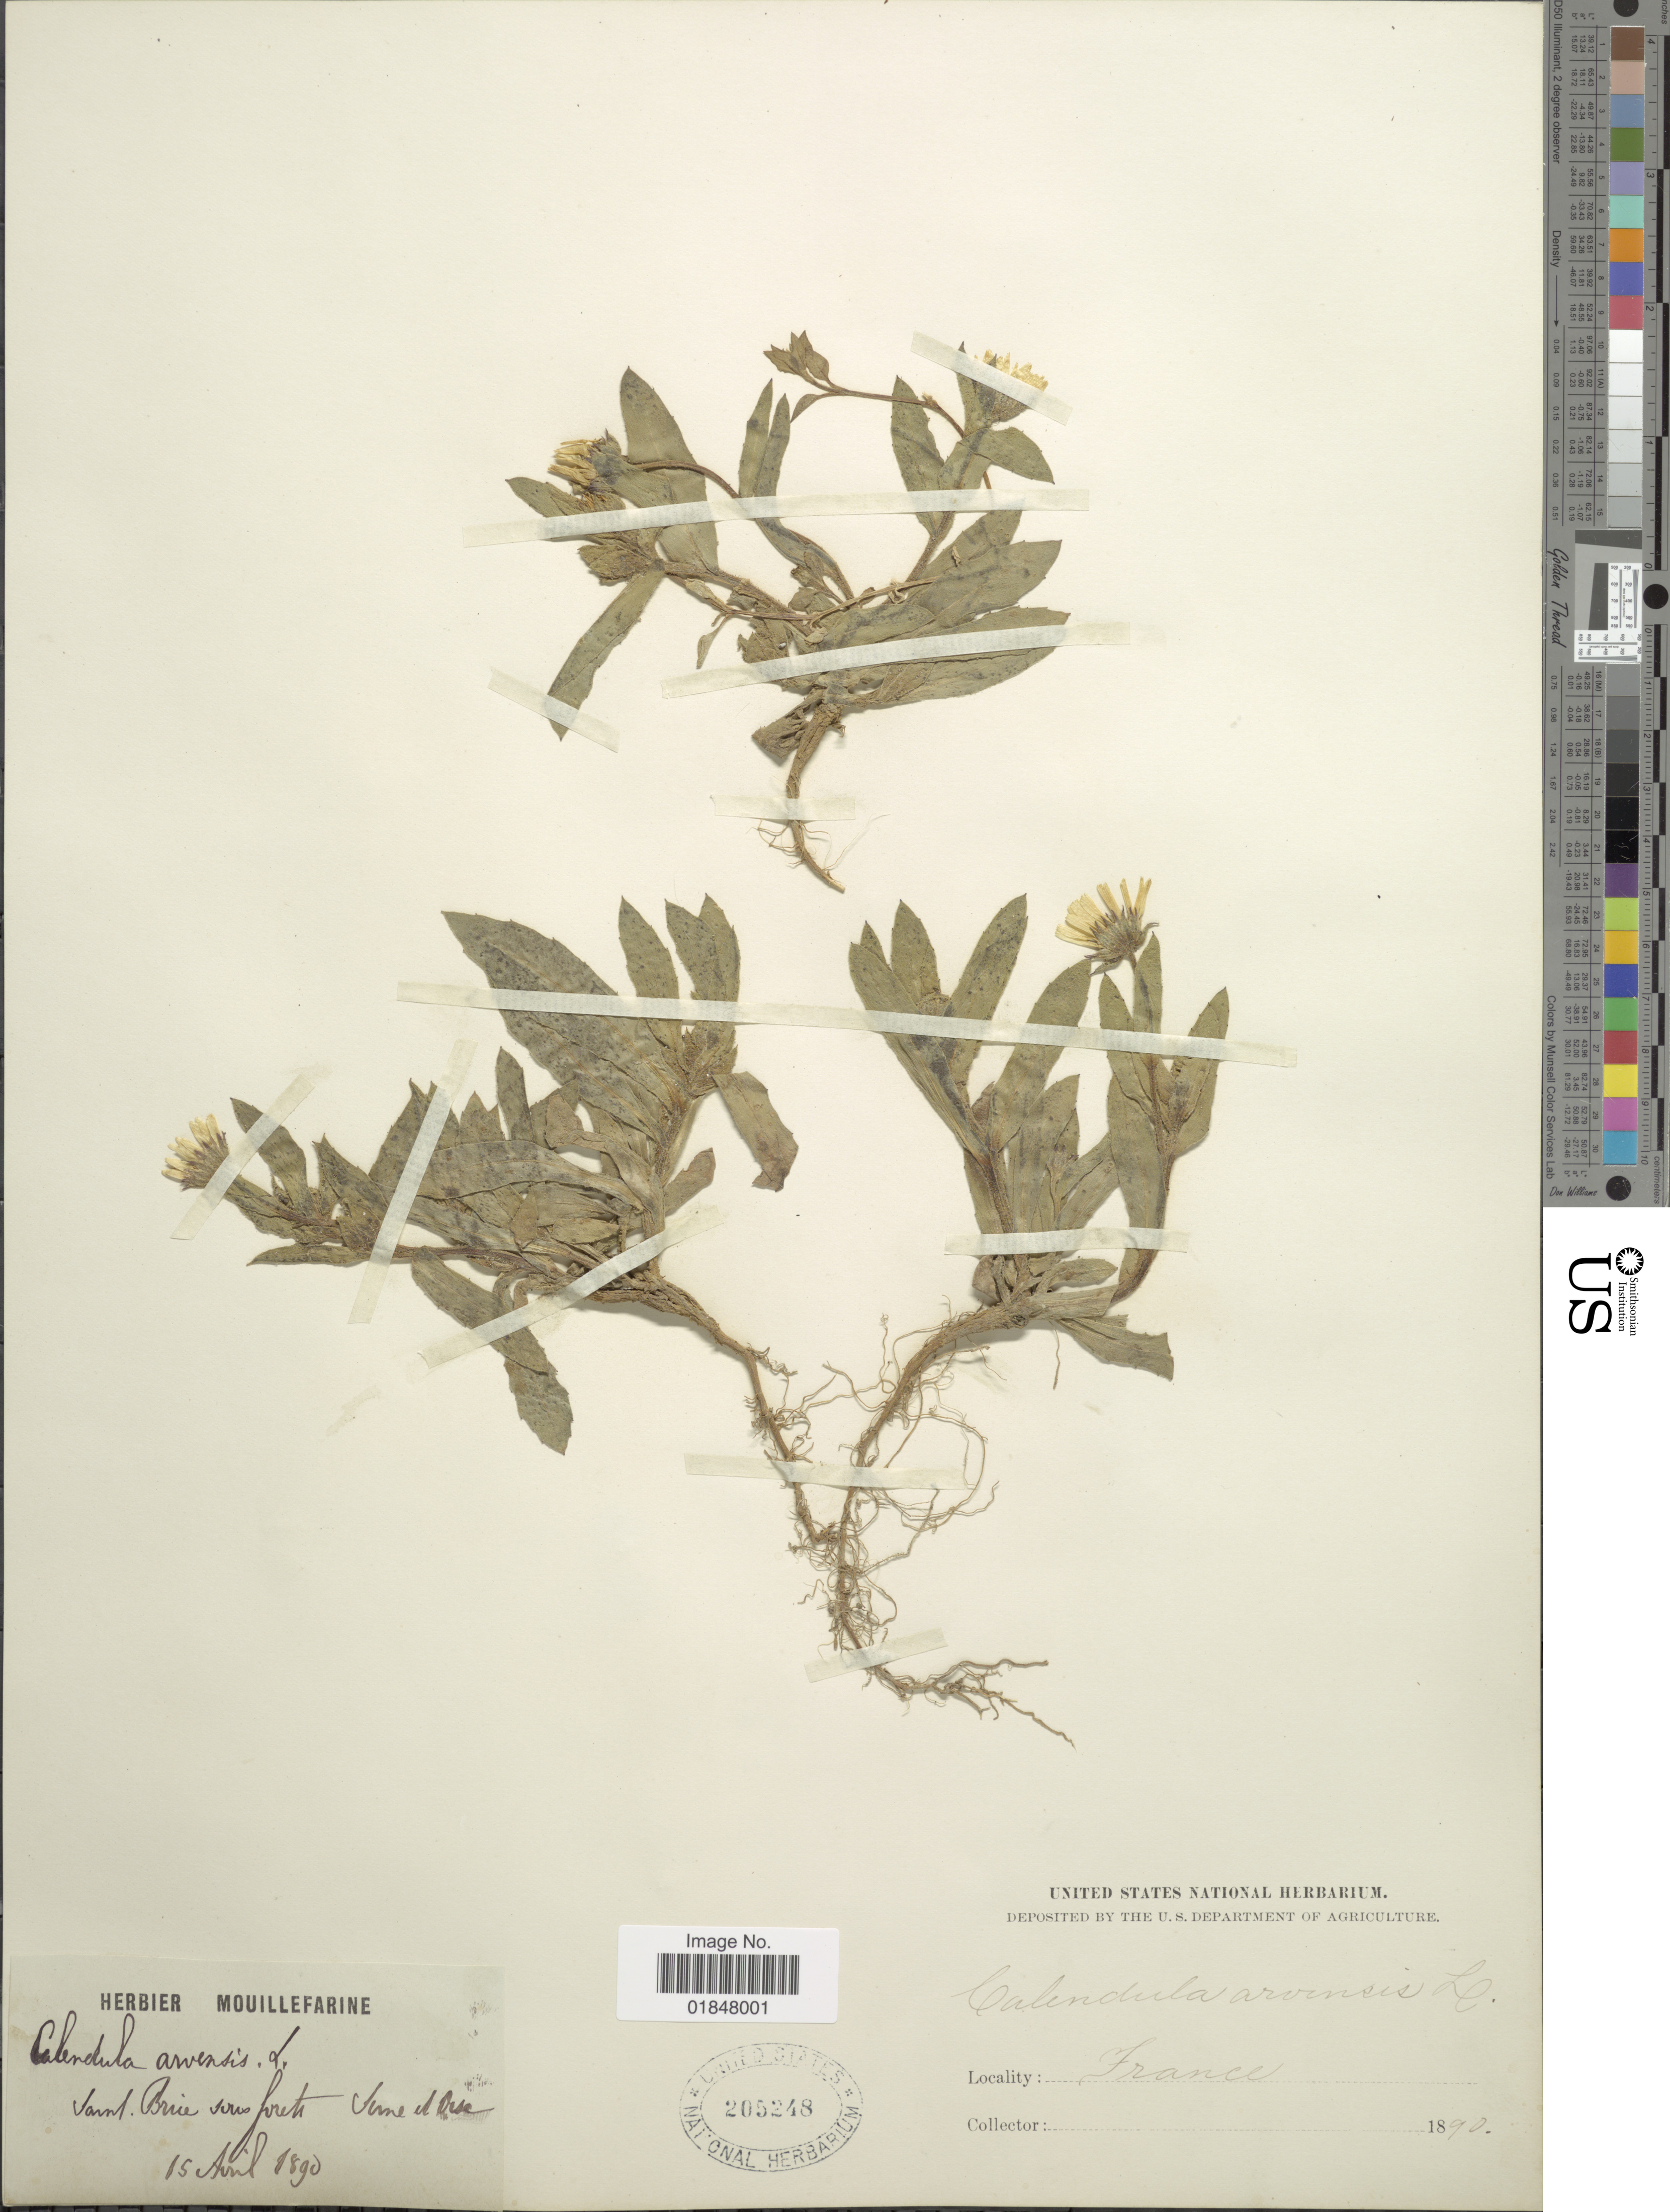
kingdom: Plantae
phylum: Tracheophyta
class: Magnoliopsida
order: Asterales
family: Asteraceae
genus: Calendula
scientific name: Calendula arvensis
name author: L.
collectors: ex herb. Mouillefarine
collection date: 1890-04-15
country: France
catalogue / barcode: US 205248